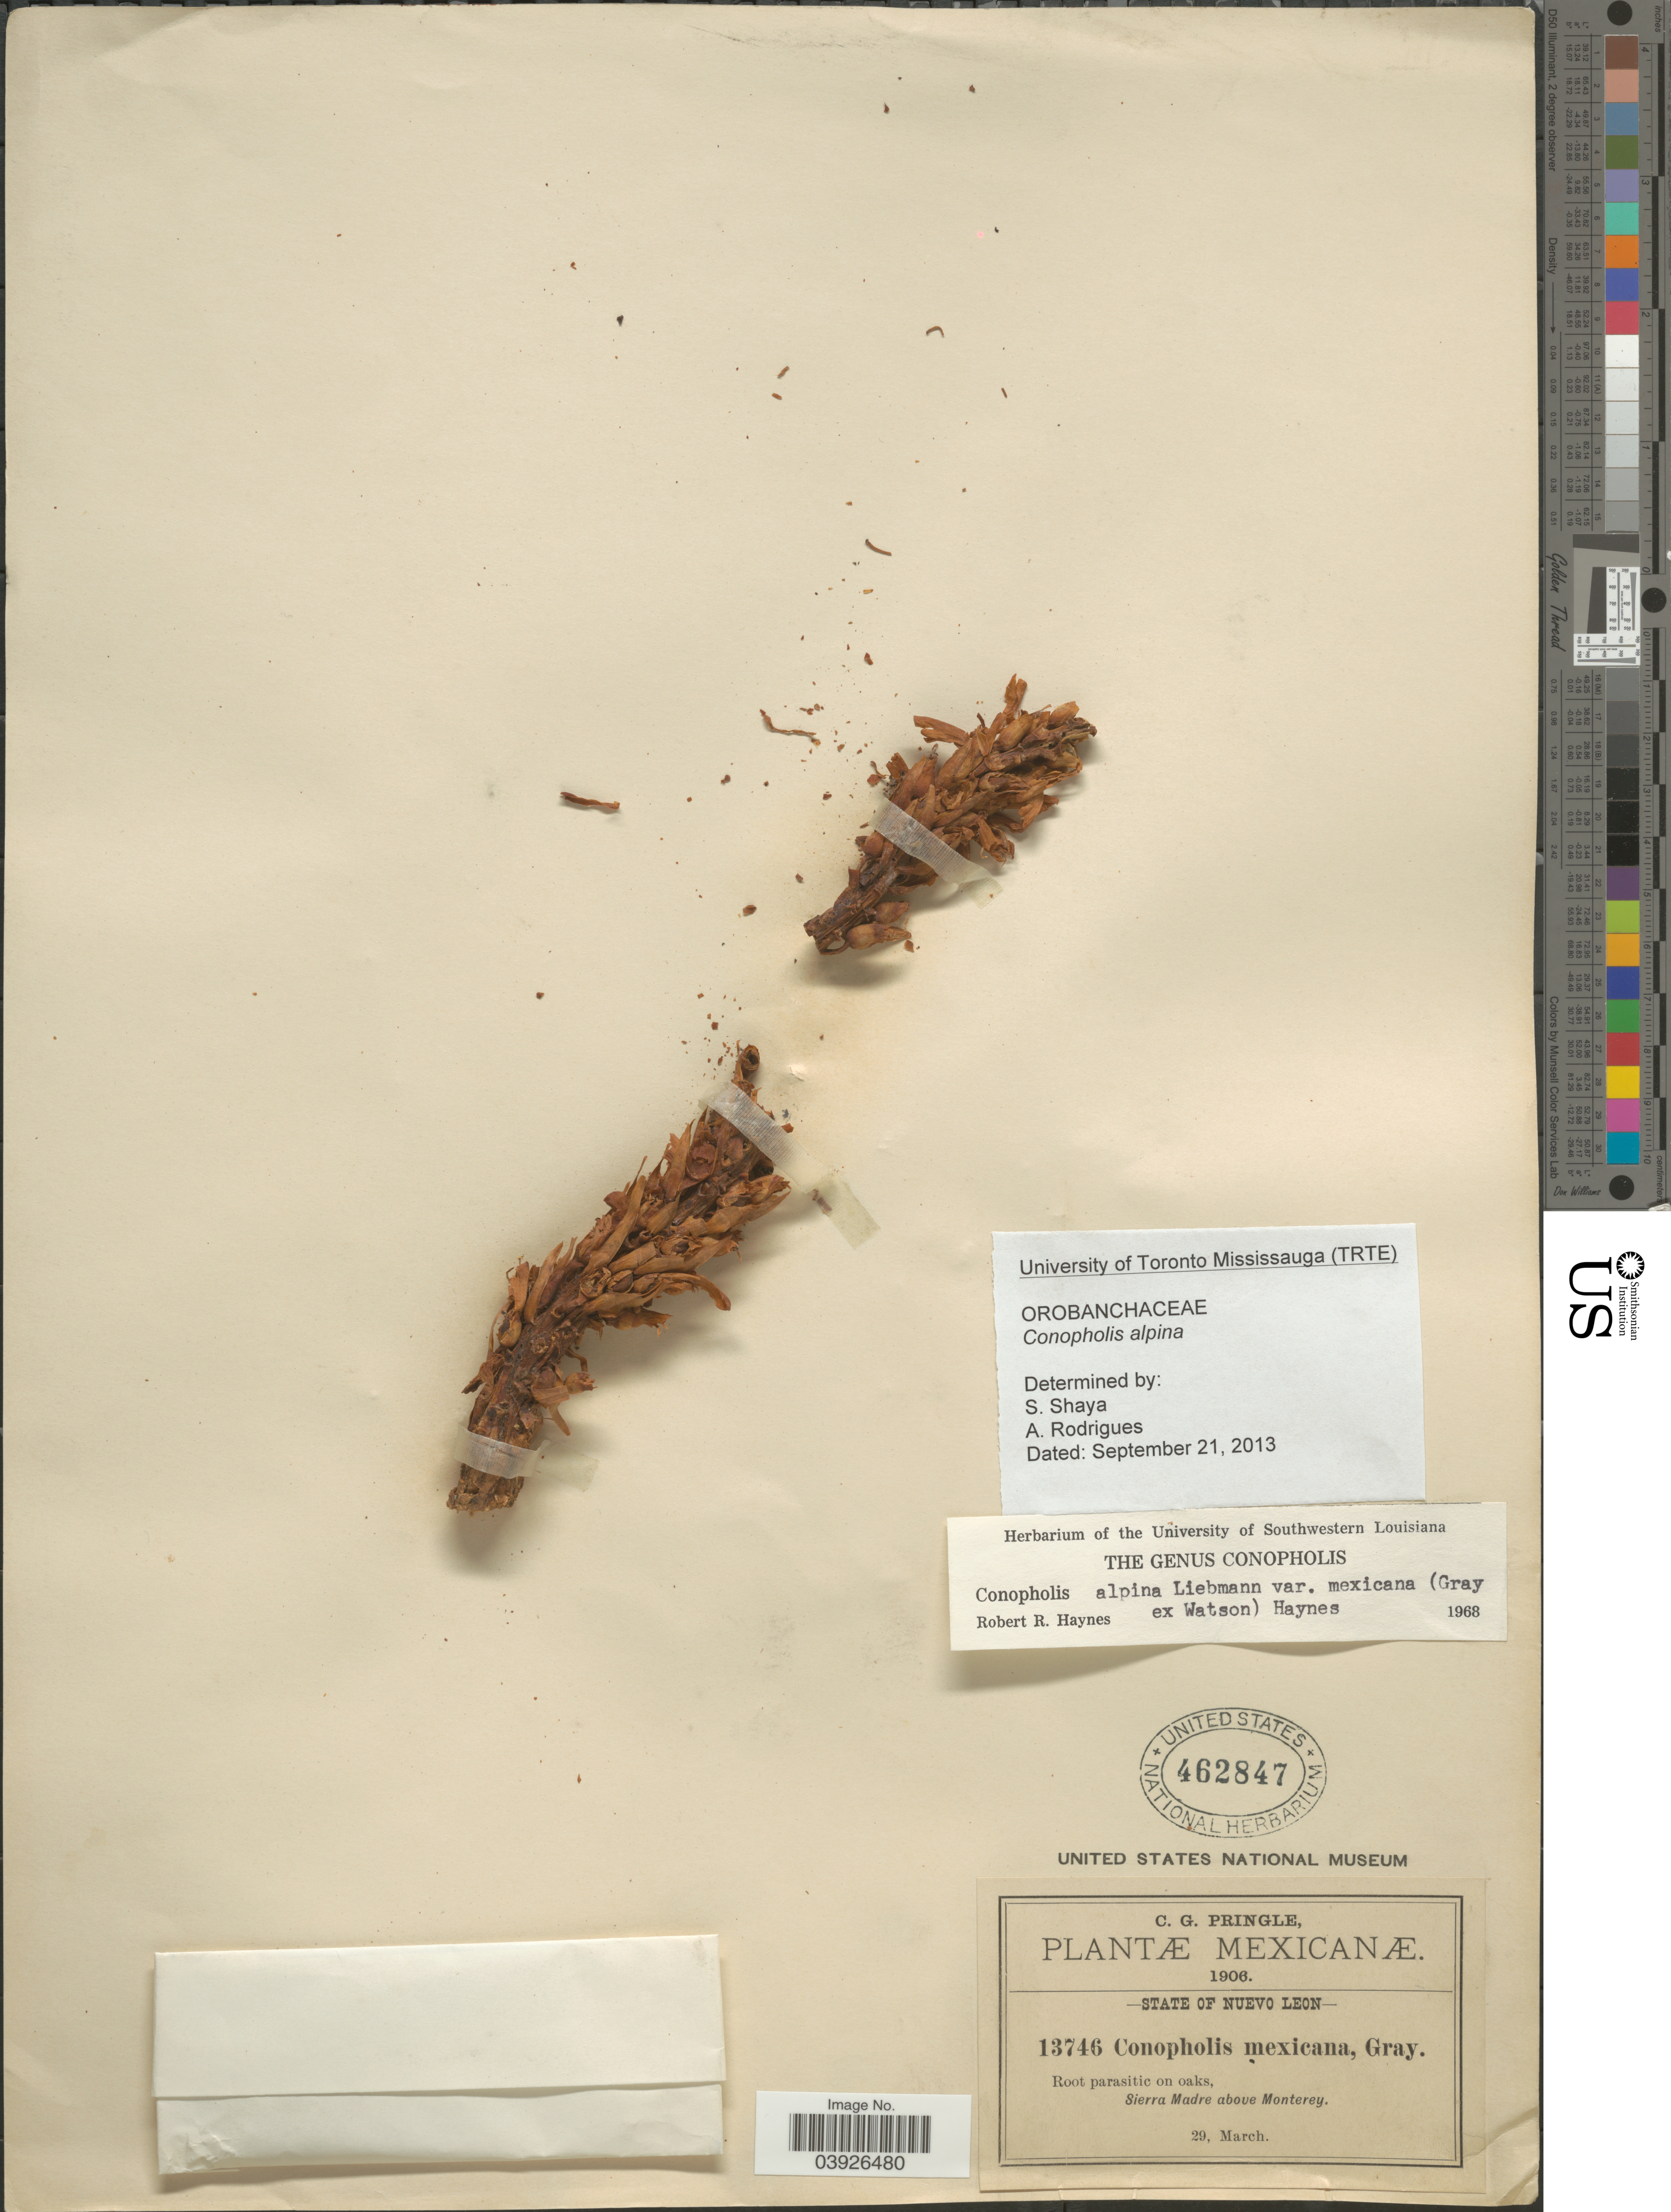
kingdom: Plantae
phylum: Tracheophyta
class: Magnoliopsida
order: Lamiales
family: Orobanchaceae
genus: Conopholis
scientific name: Conopholis alpina var. mexicana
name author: (A. Gray ex S. Watson) R.R. Haynes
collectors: C. G. Pringle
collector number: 13746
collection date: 1906-03-29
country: Mexico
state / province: Nuevo León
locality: Sierra Madre above Monterey.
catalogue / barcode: US 462847